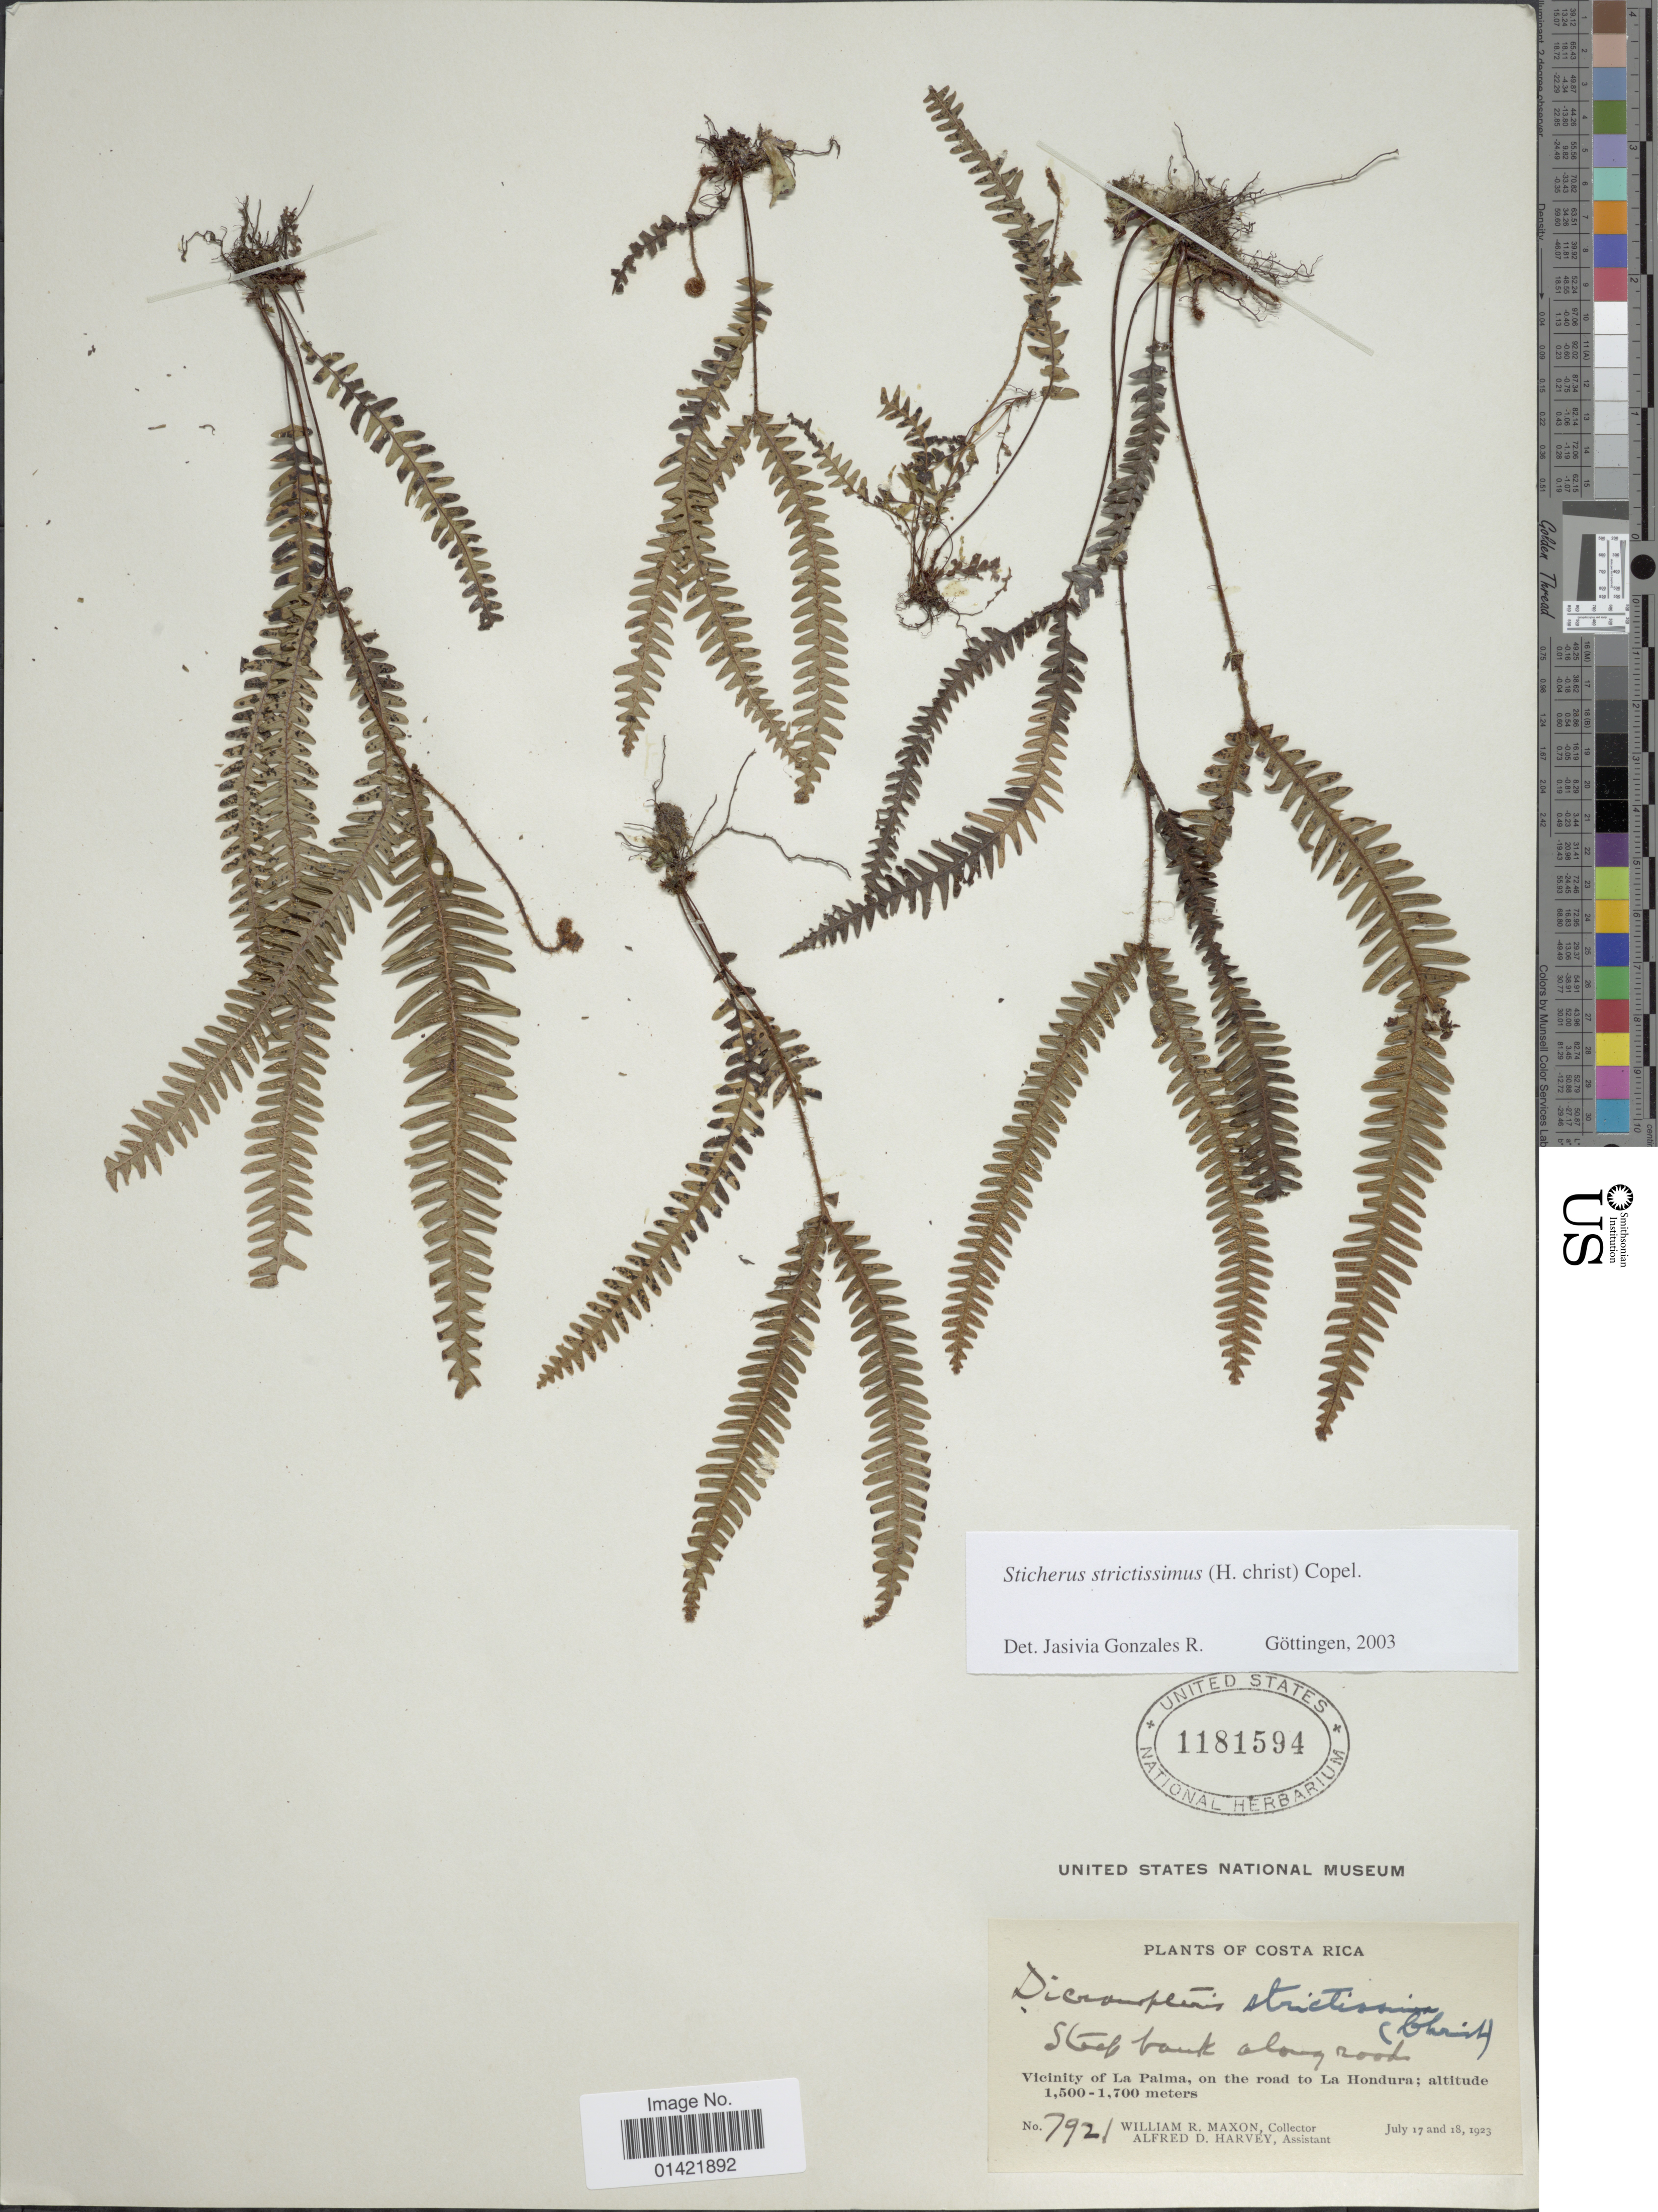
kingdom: Plantae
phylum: Tracheophyta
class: Polypodiopsida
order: Gleicheniales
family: Gleicheniaceae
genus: Sticherus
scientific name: Sticherus rubiginosus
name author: (Mett.) Nakai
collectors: W. R. Maxon & A. D. Harvey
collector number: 7921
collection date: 1923-07-17/1923-07-18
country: Costa Rica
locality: Vicinity of La Palma, on the road to la Hondura.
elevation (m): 1500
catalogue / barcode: US 1181594